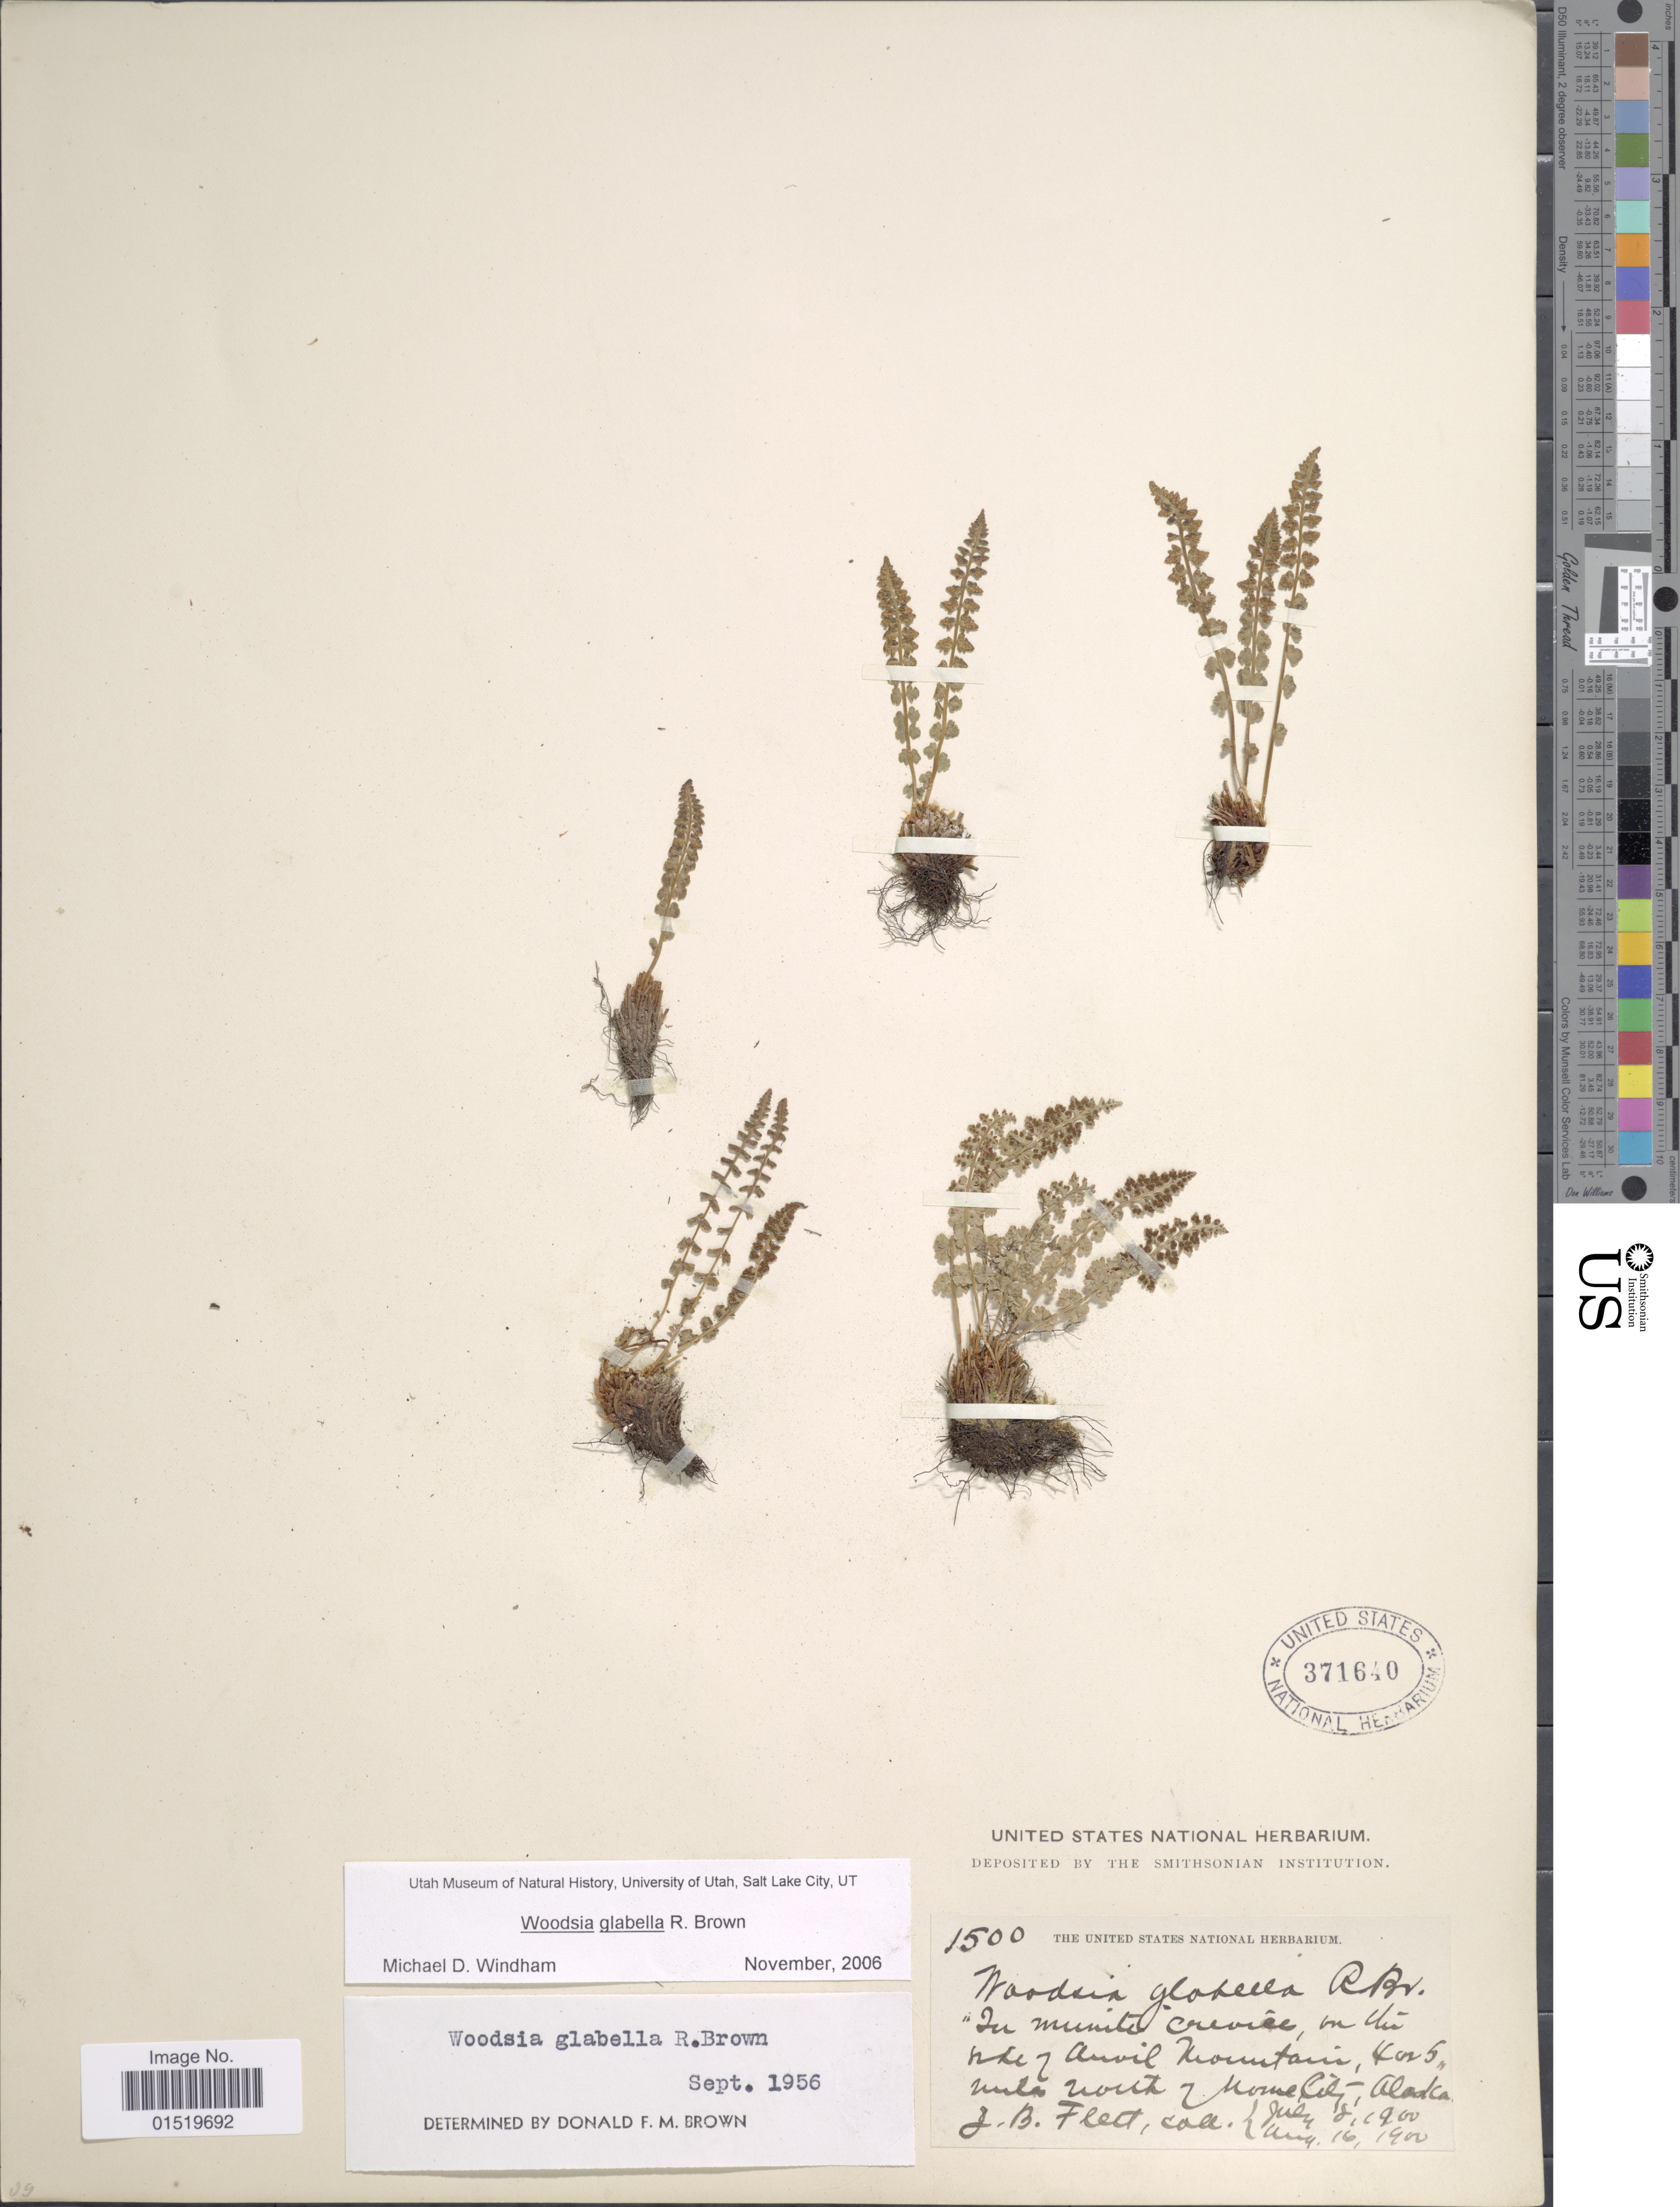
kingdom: Plantae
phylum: Tracheophyta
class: Polypodiopsida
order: Polypodiales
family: Woodsiaceae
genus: Woodsia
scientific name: Woodsia glabella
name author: R. Br.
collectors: J. Flett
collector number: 1500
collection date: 1900-07-08/1900-08-16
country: United States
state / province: Alaska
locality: In minute crevices, on the side of Anvil Mountains, 4 or 5, miles north of Nome City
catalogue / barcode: US 371640